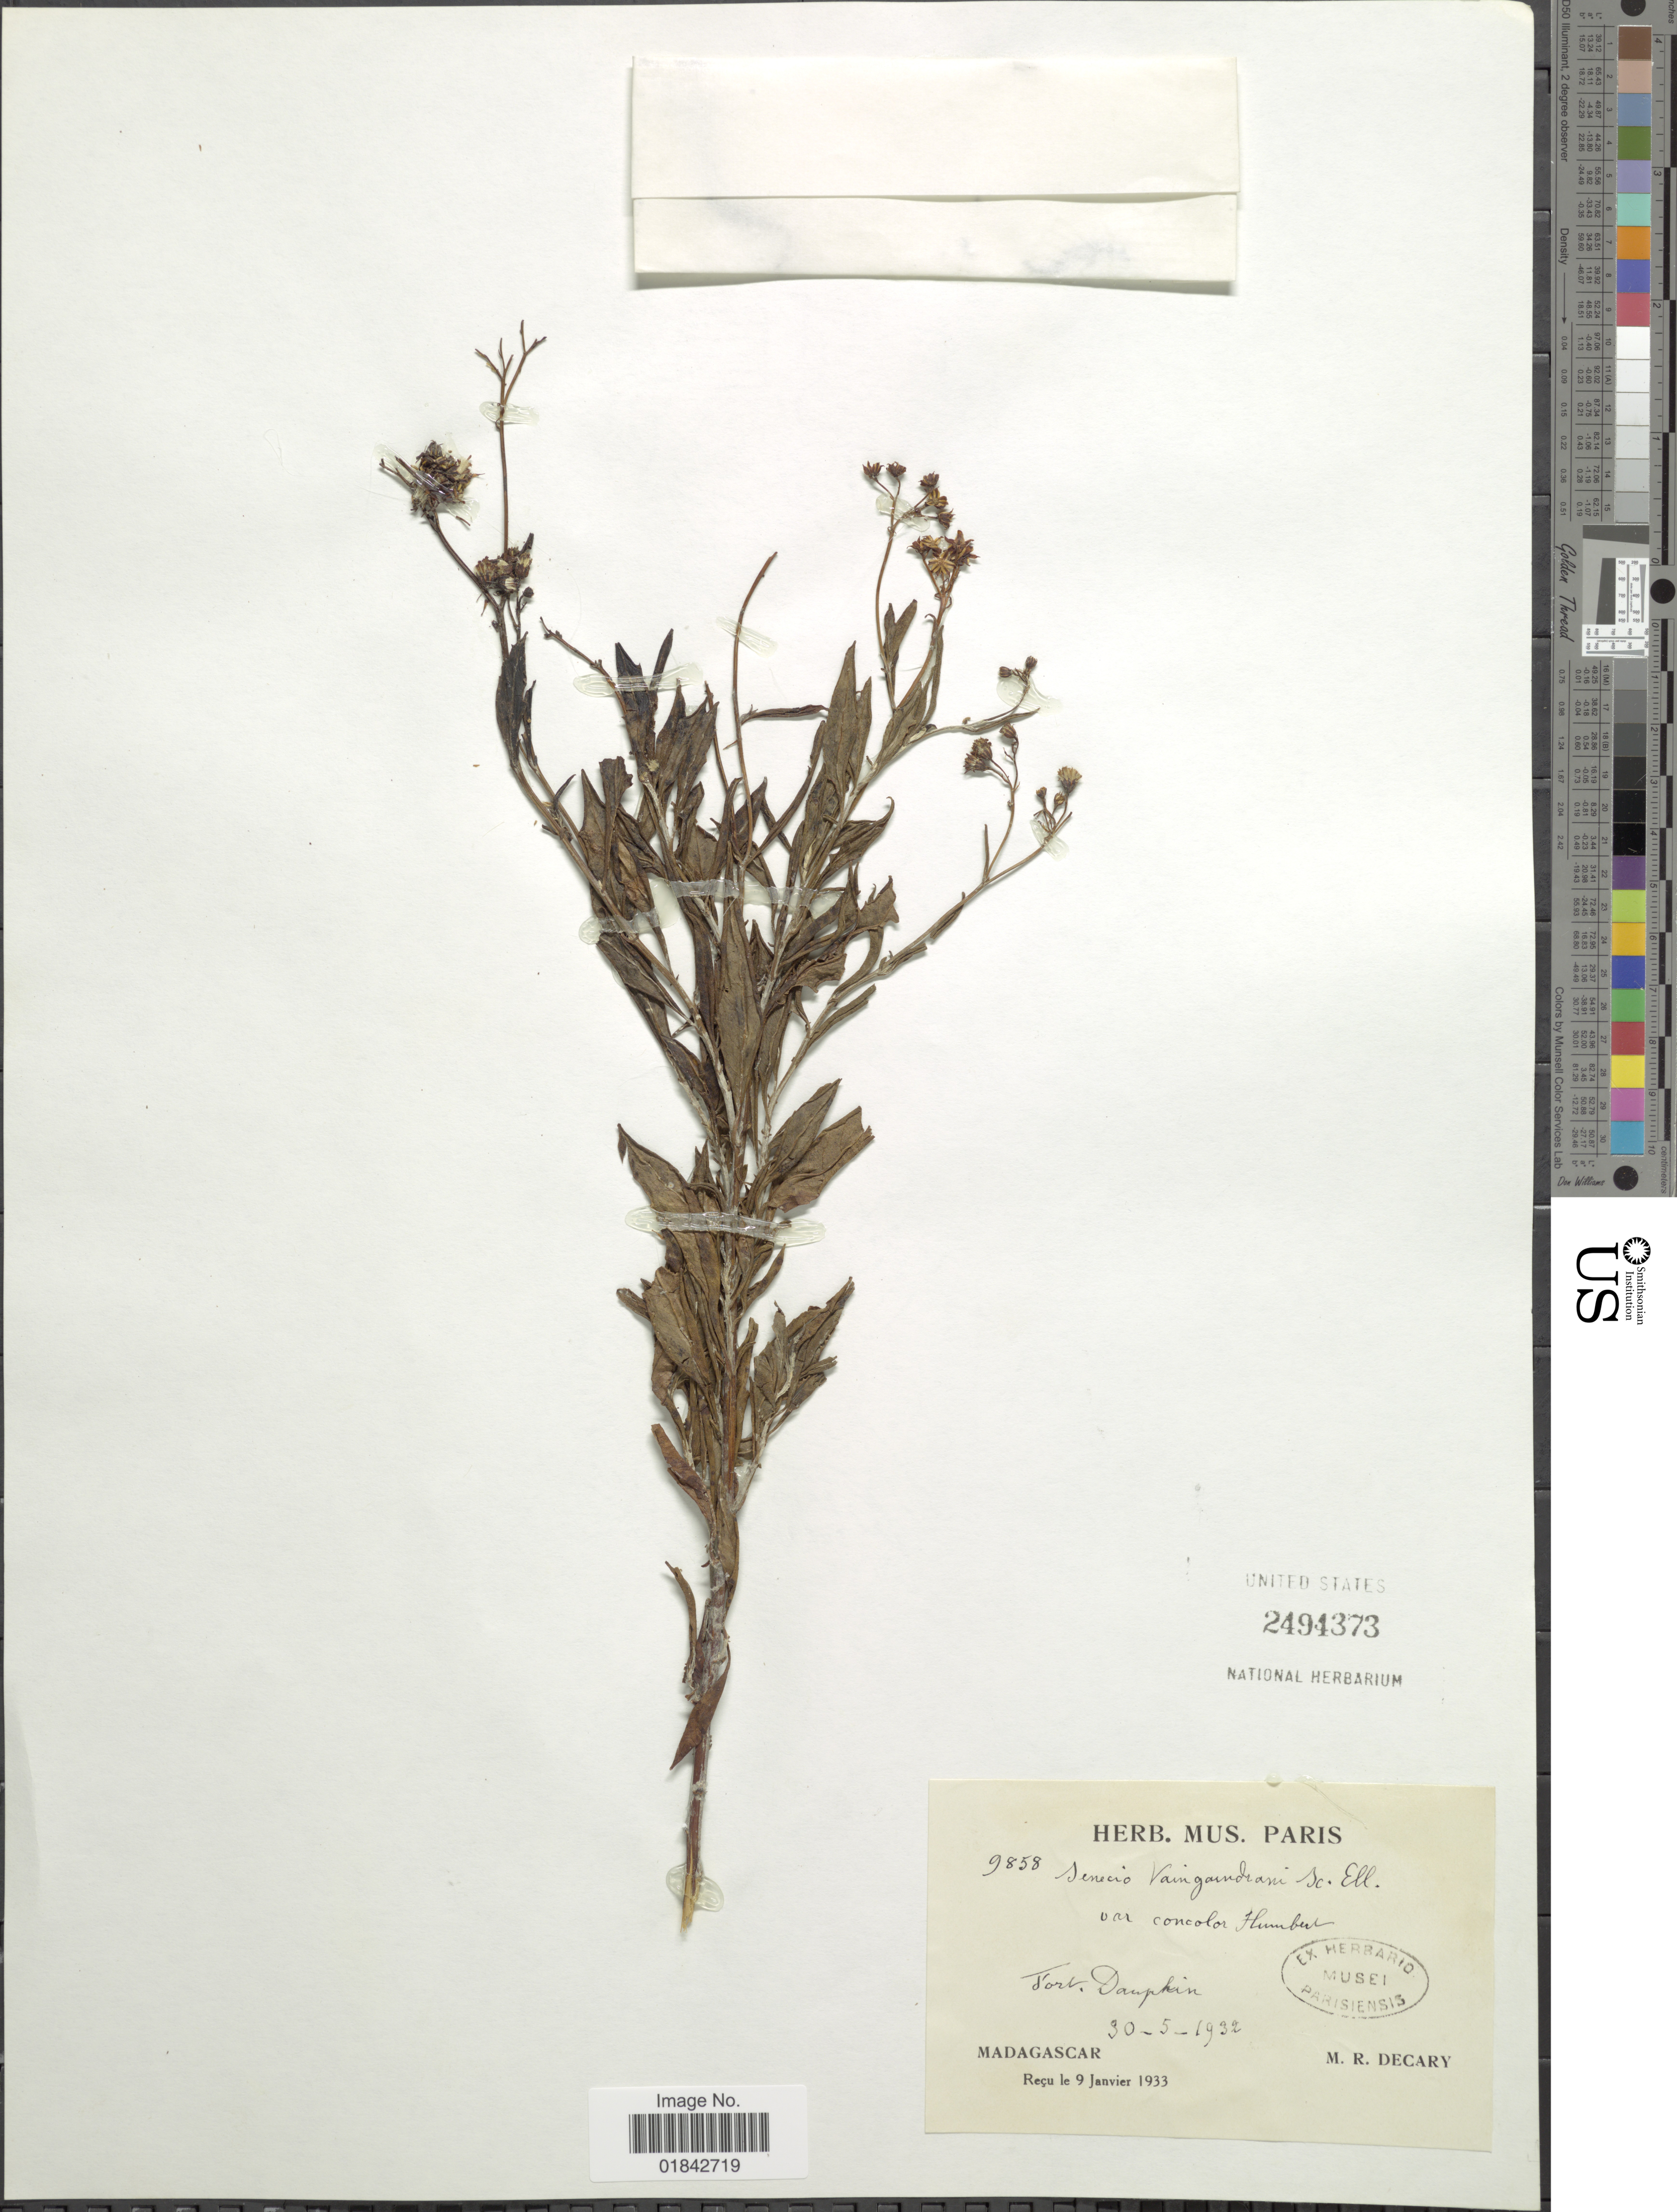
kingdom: Plantae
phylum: Tracheophyta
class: Magnoliopsida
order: Asterales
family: Asteraceae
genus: Senecio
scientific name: Senecio vaingaindrani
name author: Scott Elliot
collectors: R. Decary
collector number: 9858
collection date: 1933-01-09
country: Madagascar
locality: Fort Dauphin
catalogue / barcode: US 2494373